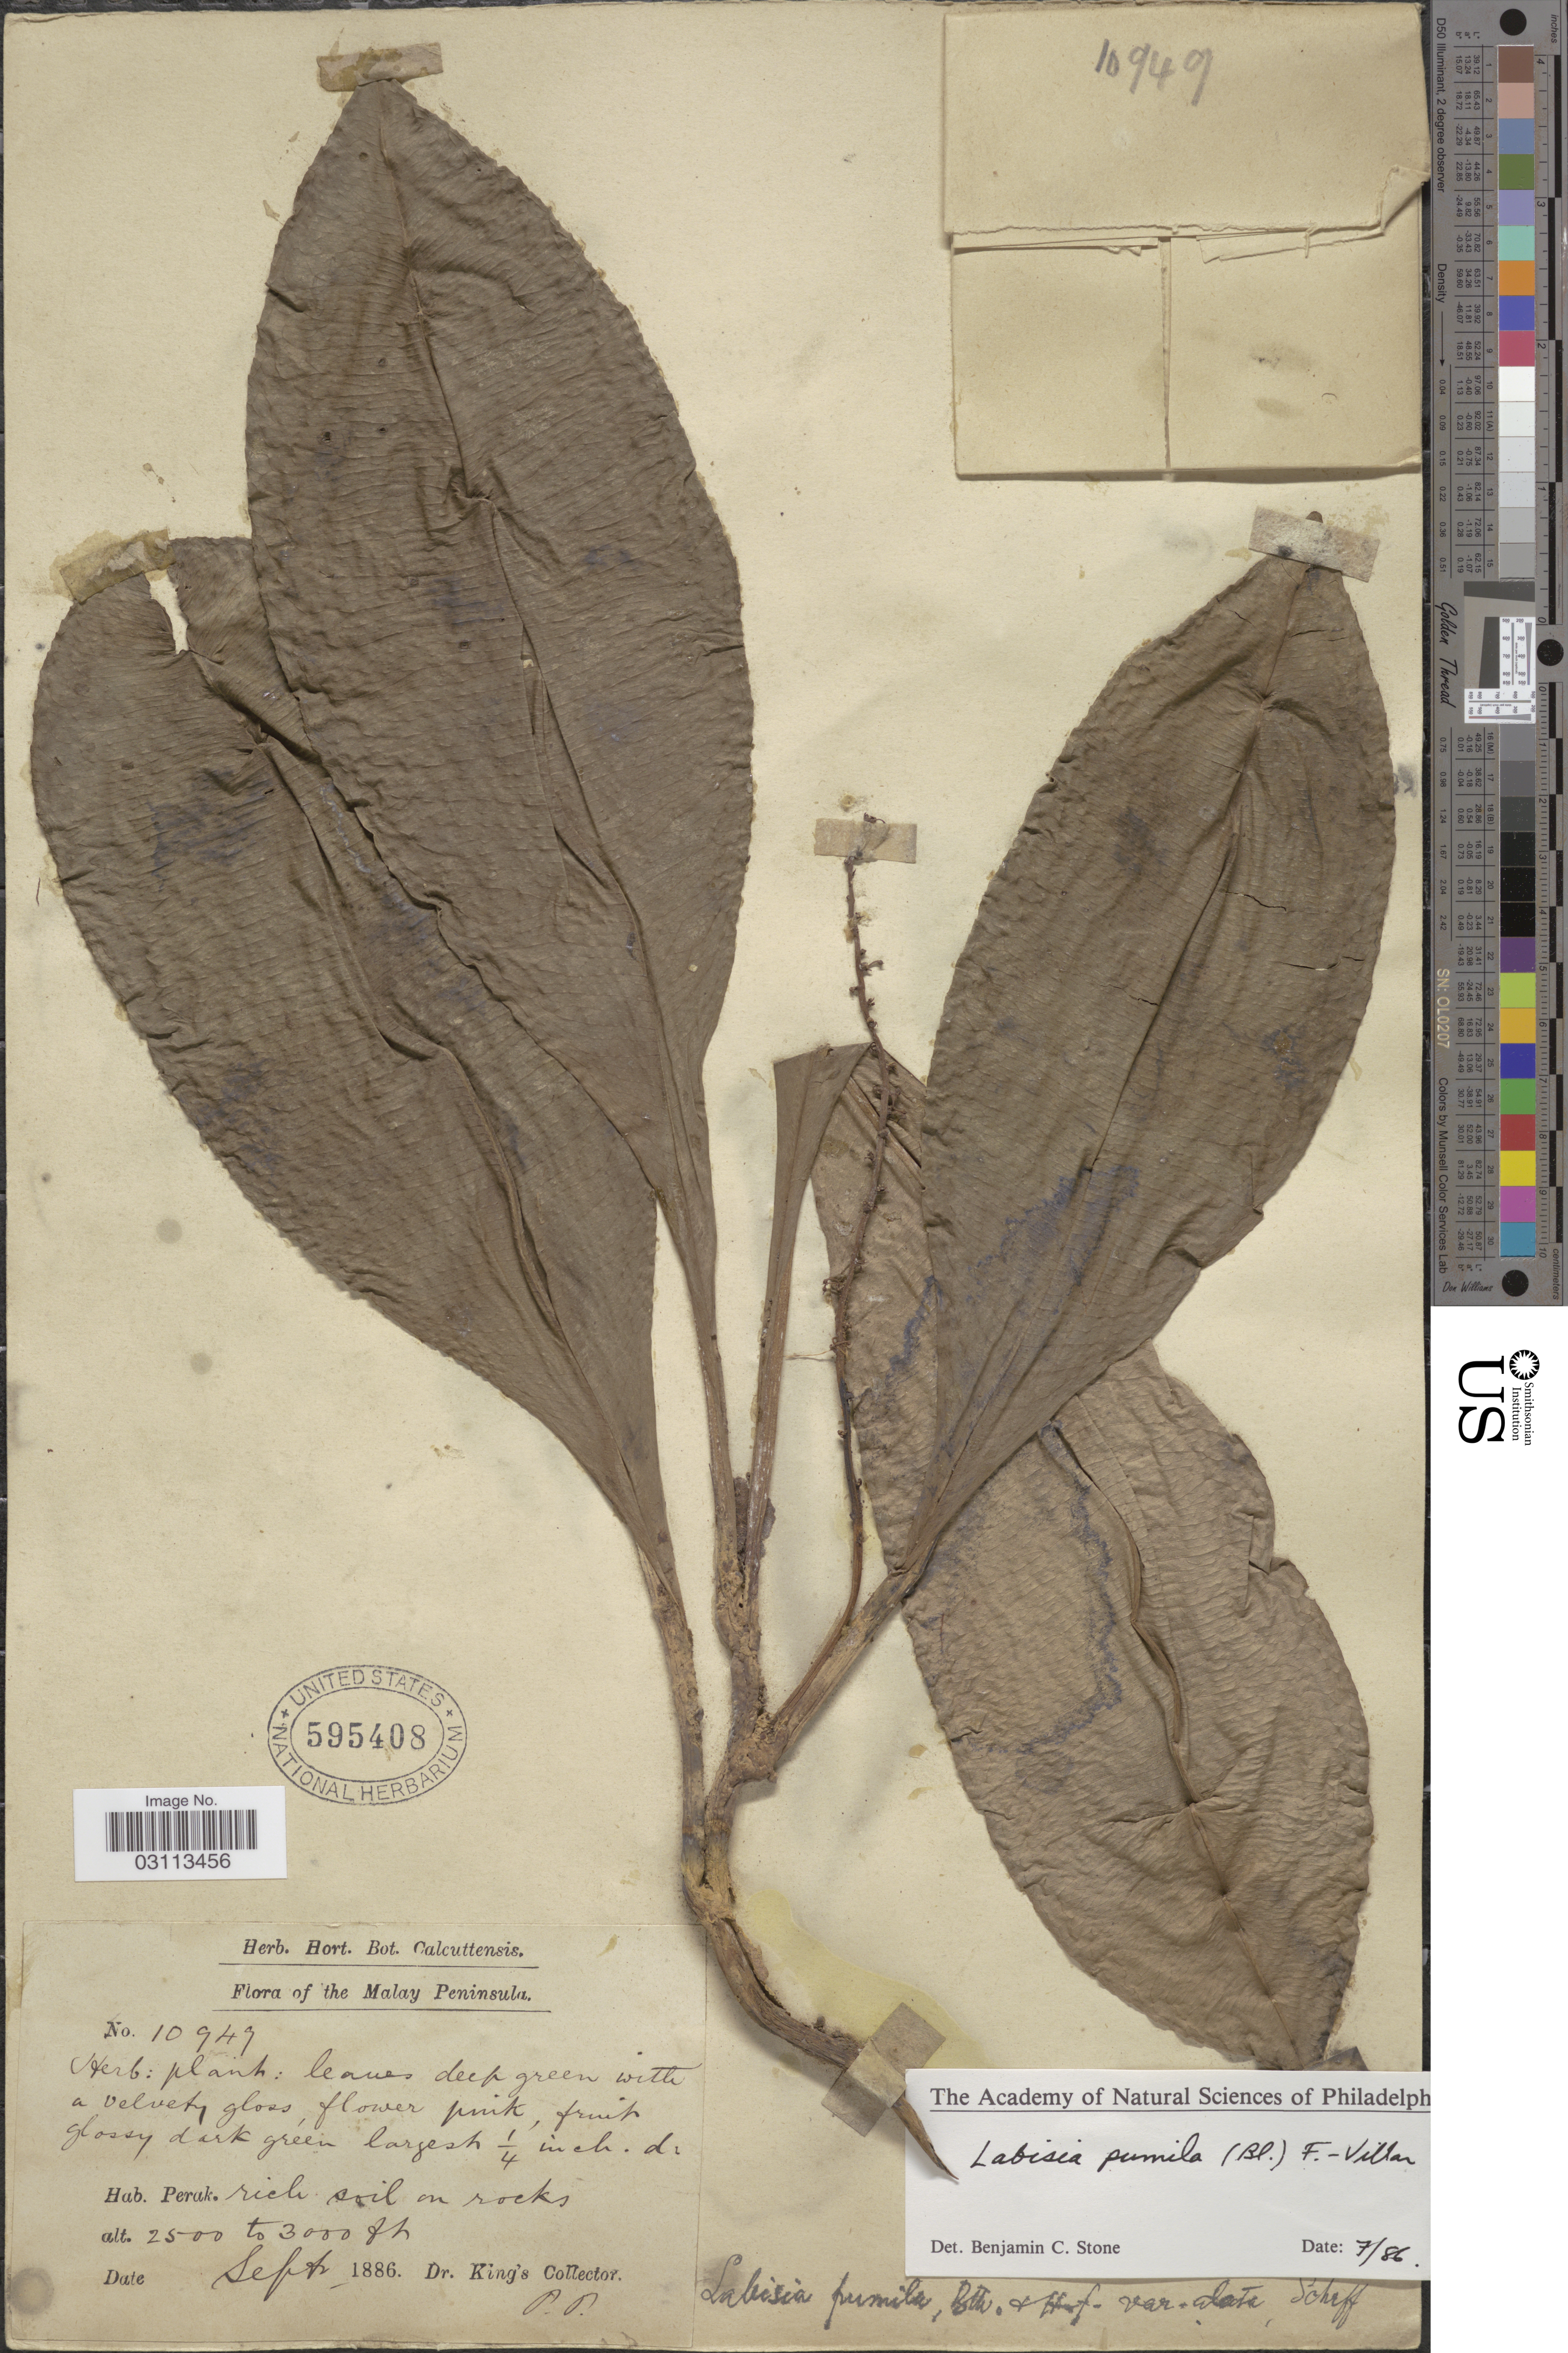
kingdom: Plantae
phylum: Tracheophyta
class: Magnoliopsida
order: Ericales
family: Primulaceae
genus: Labisia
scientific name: Labisia pumila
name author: (Blume) Fern.-Vill.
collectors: Dr. King's collector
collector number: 10947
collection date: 1886-09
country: Malaysia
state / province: Perak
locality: Malay Peninsula.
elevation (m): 762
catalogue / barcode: US 595408